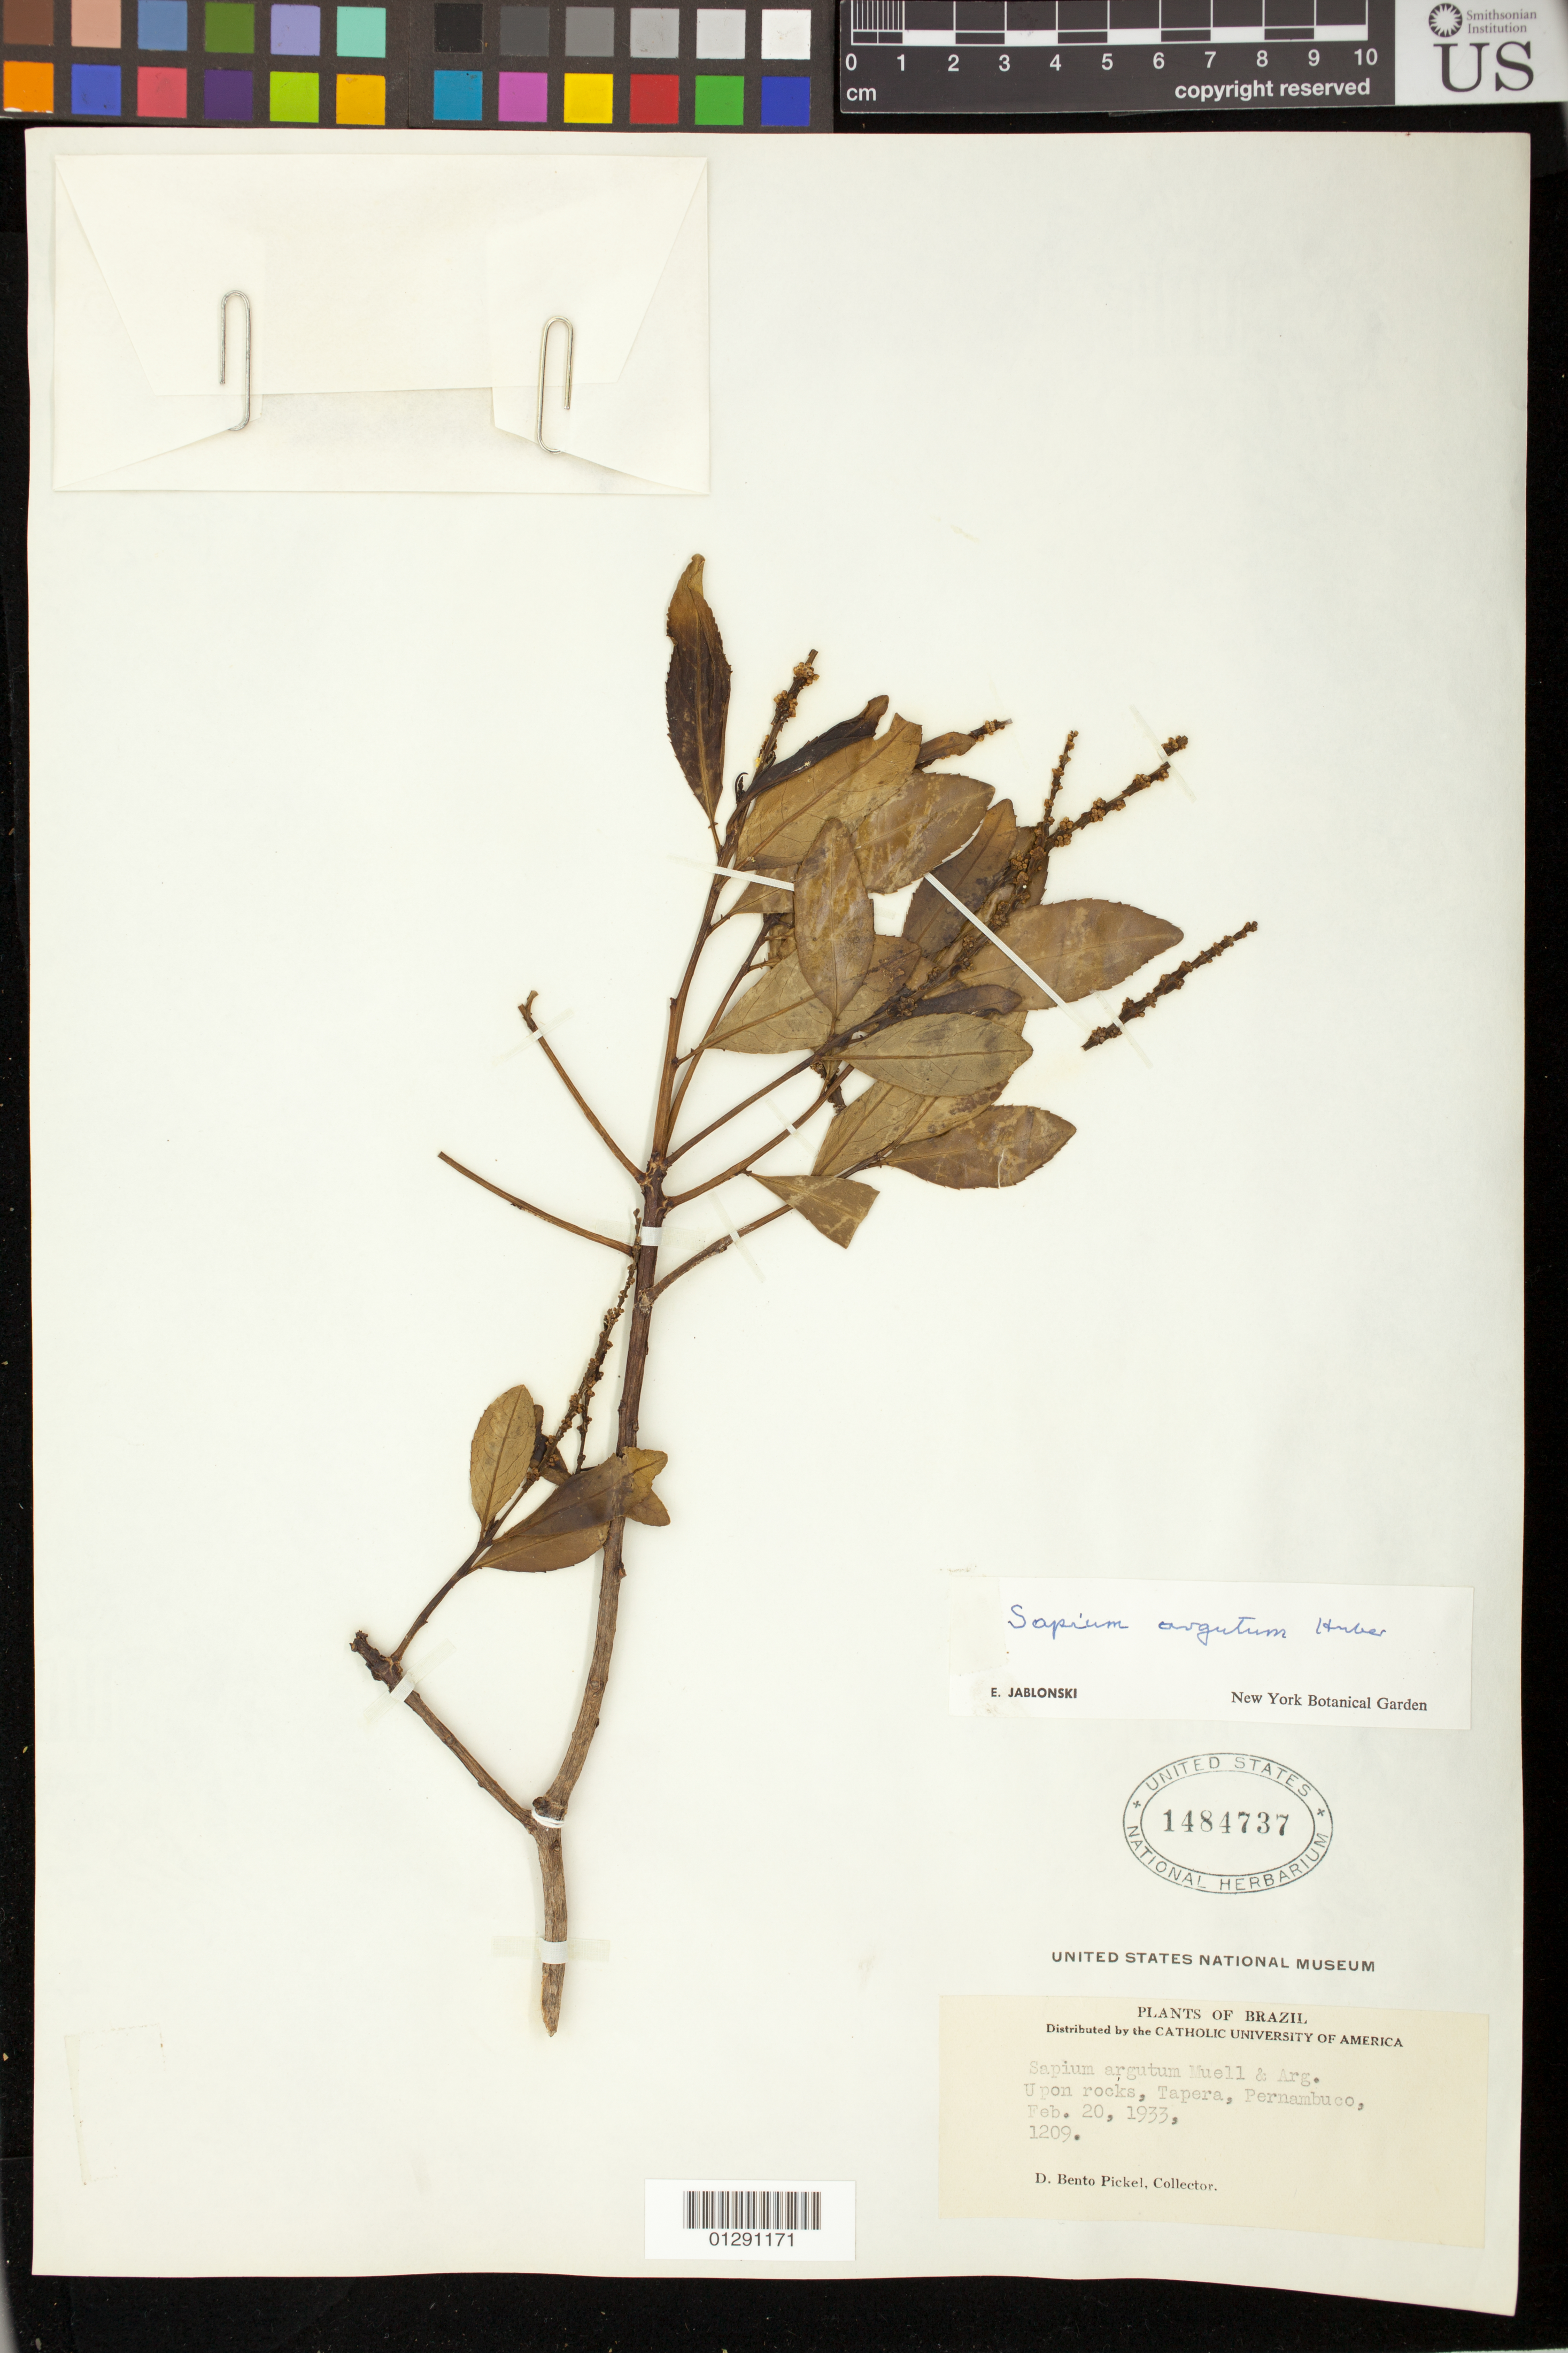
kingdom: Plantae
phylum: Tracheophyta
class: Magnoliopsida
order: Malpighiales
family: Euphorbiaceae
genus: Sapium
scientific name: Sapium argutum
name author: (Müll. Arg.) Huber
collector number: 1209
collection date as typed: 20 Feb 1933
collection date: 1933-02-20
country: Brazil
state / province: Pernambuco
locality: Tapera.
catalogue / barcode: US 1484737